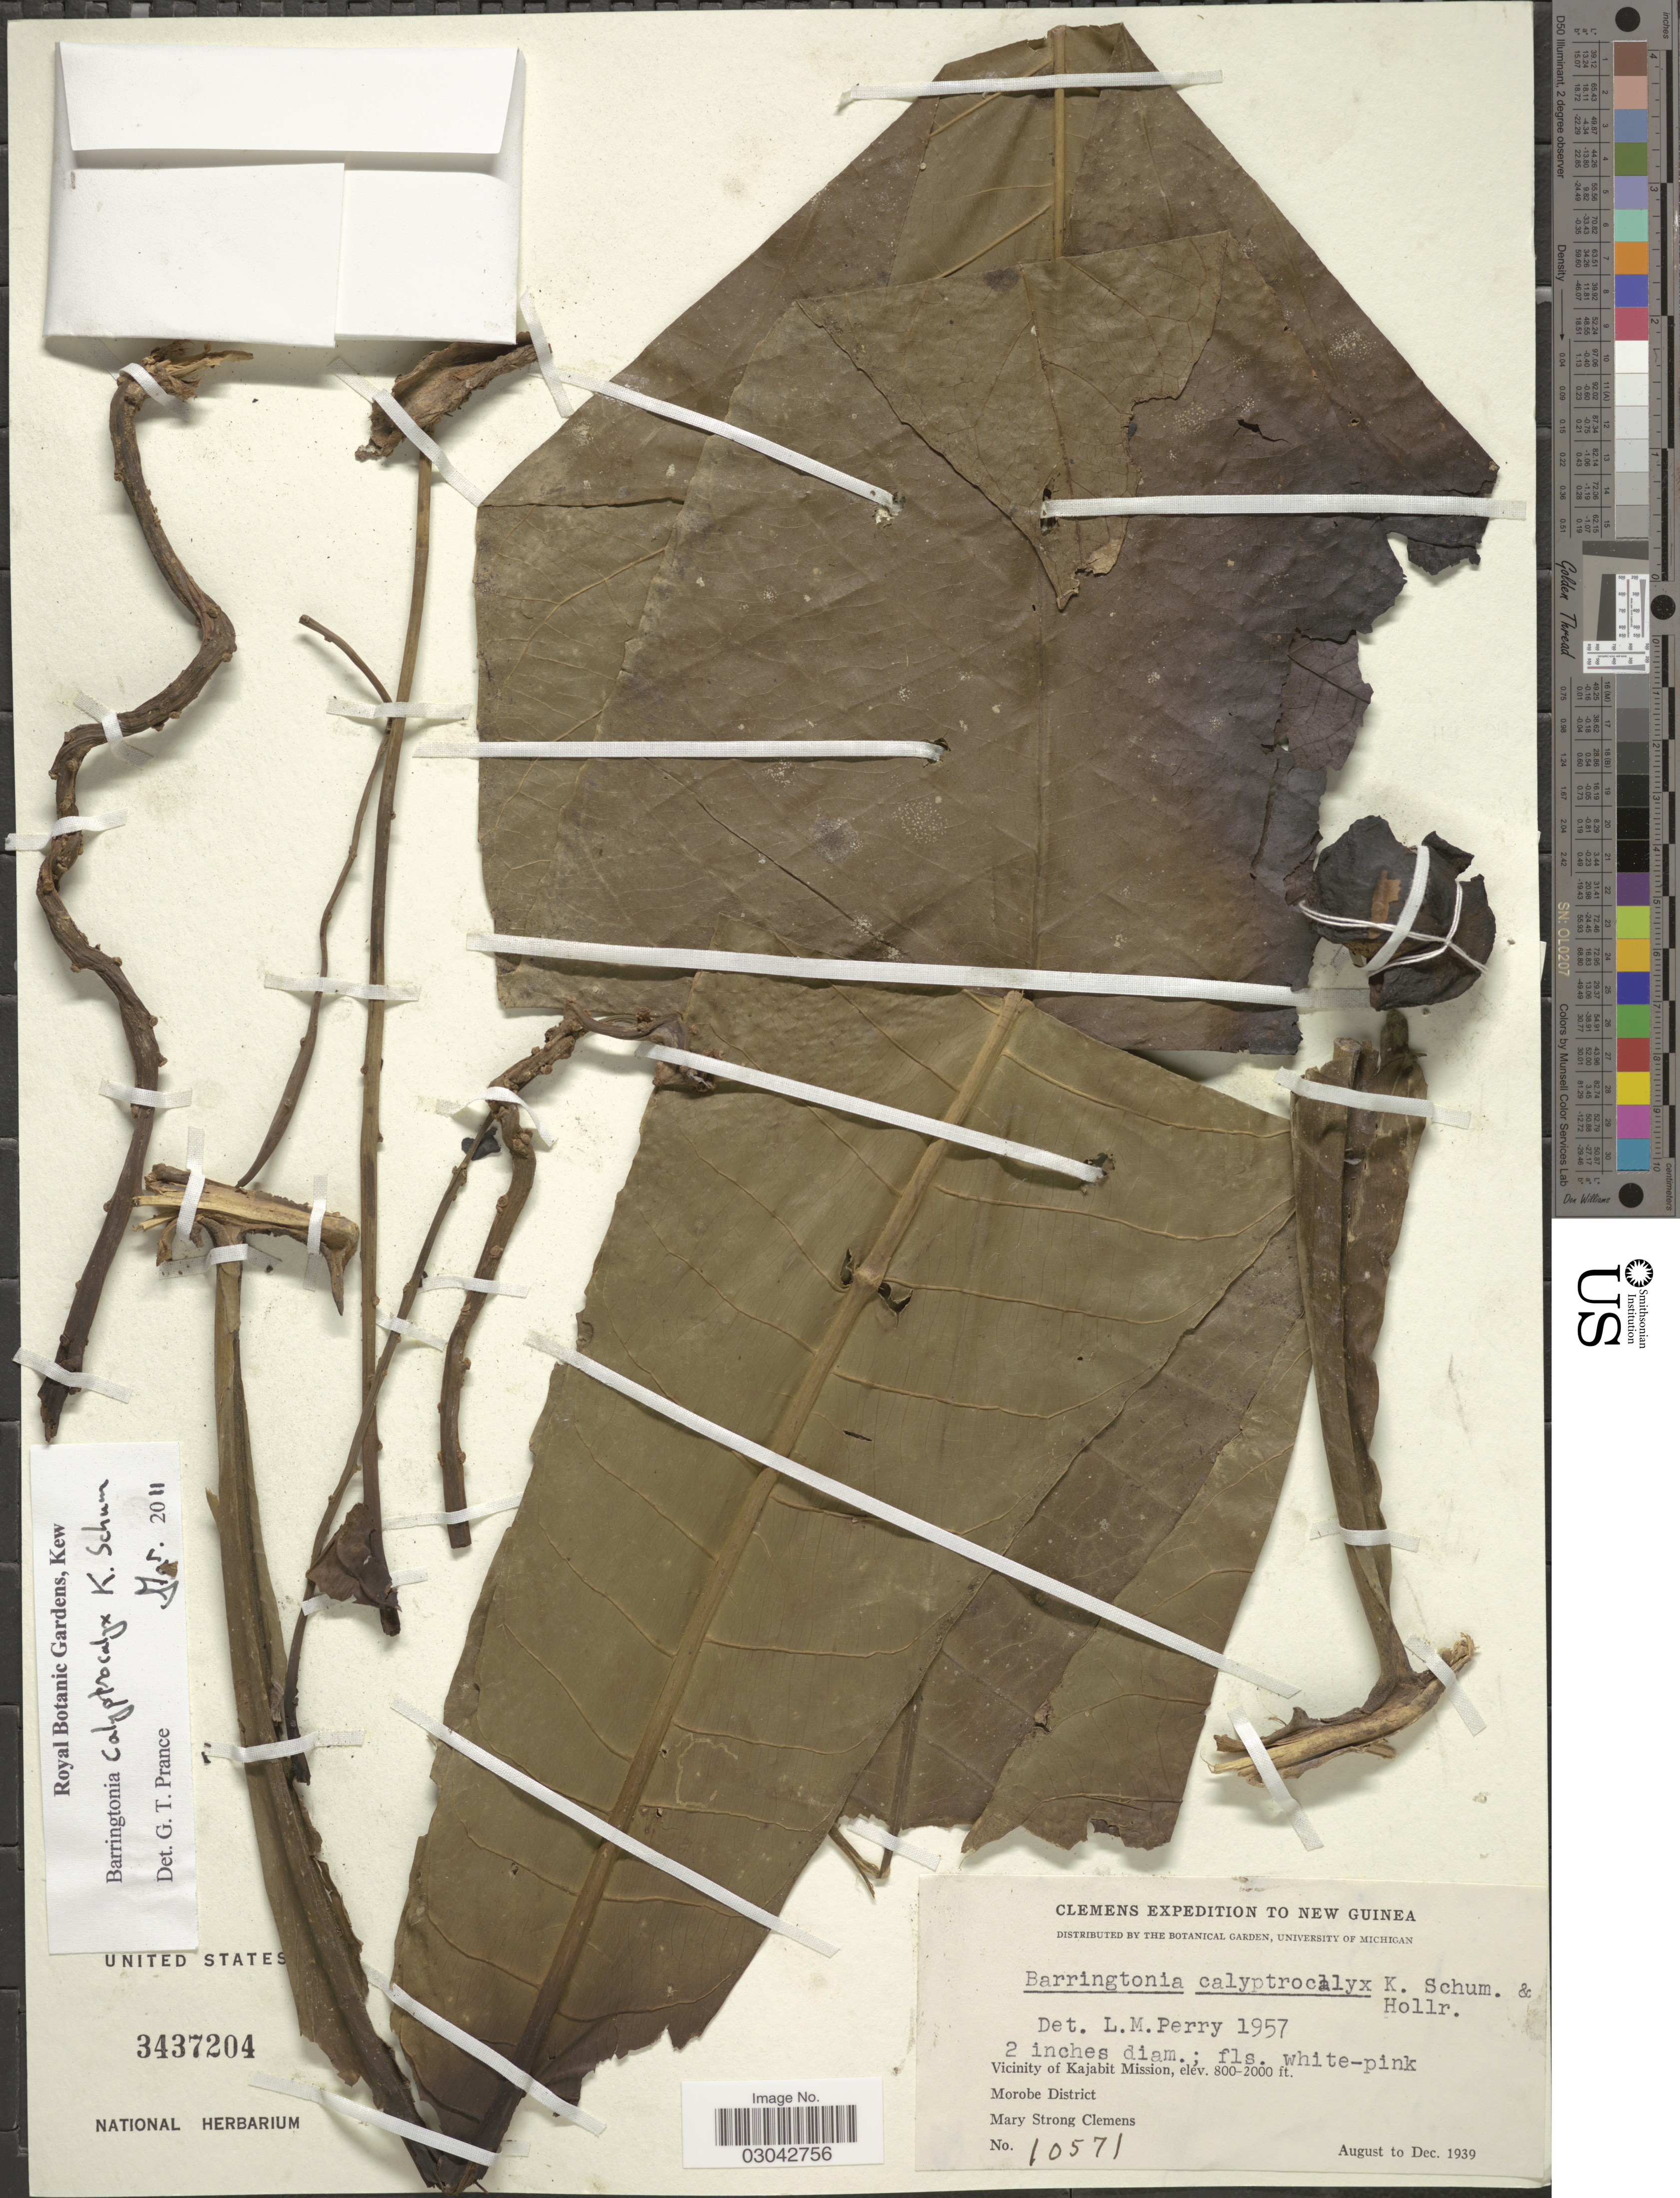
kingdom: Plantae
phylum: Tracheophyta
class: Magnoliopsida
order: Ericales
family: Lecythidaceae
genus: Barringtonia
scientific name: Barringtonia calyptrocalyx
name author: K. Schum.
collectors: M. S. Clemens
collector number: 10571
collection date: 1939-08/1939-12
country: Papua New Guinea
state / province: Morobe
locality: New Guinea. Vicinity of Kajabit Mission. Morobe District.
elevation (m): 244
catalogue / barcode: US 3437204